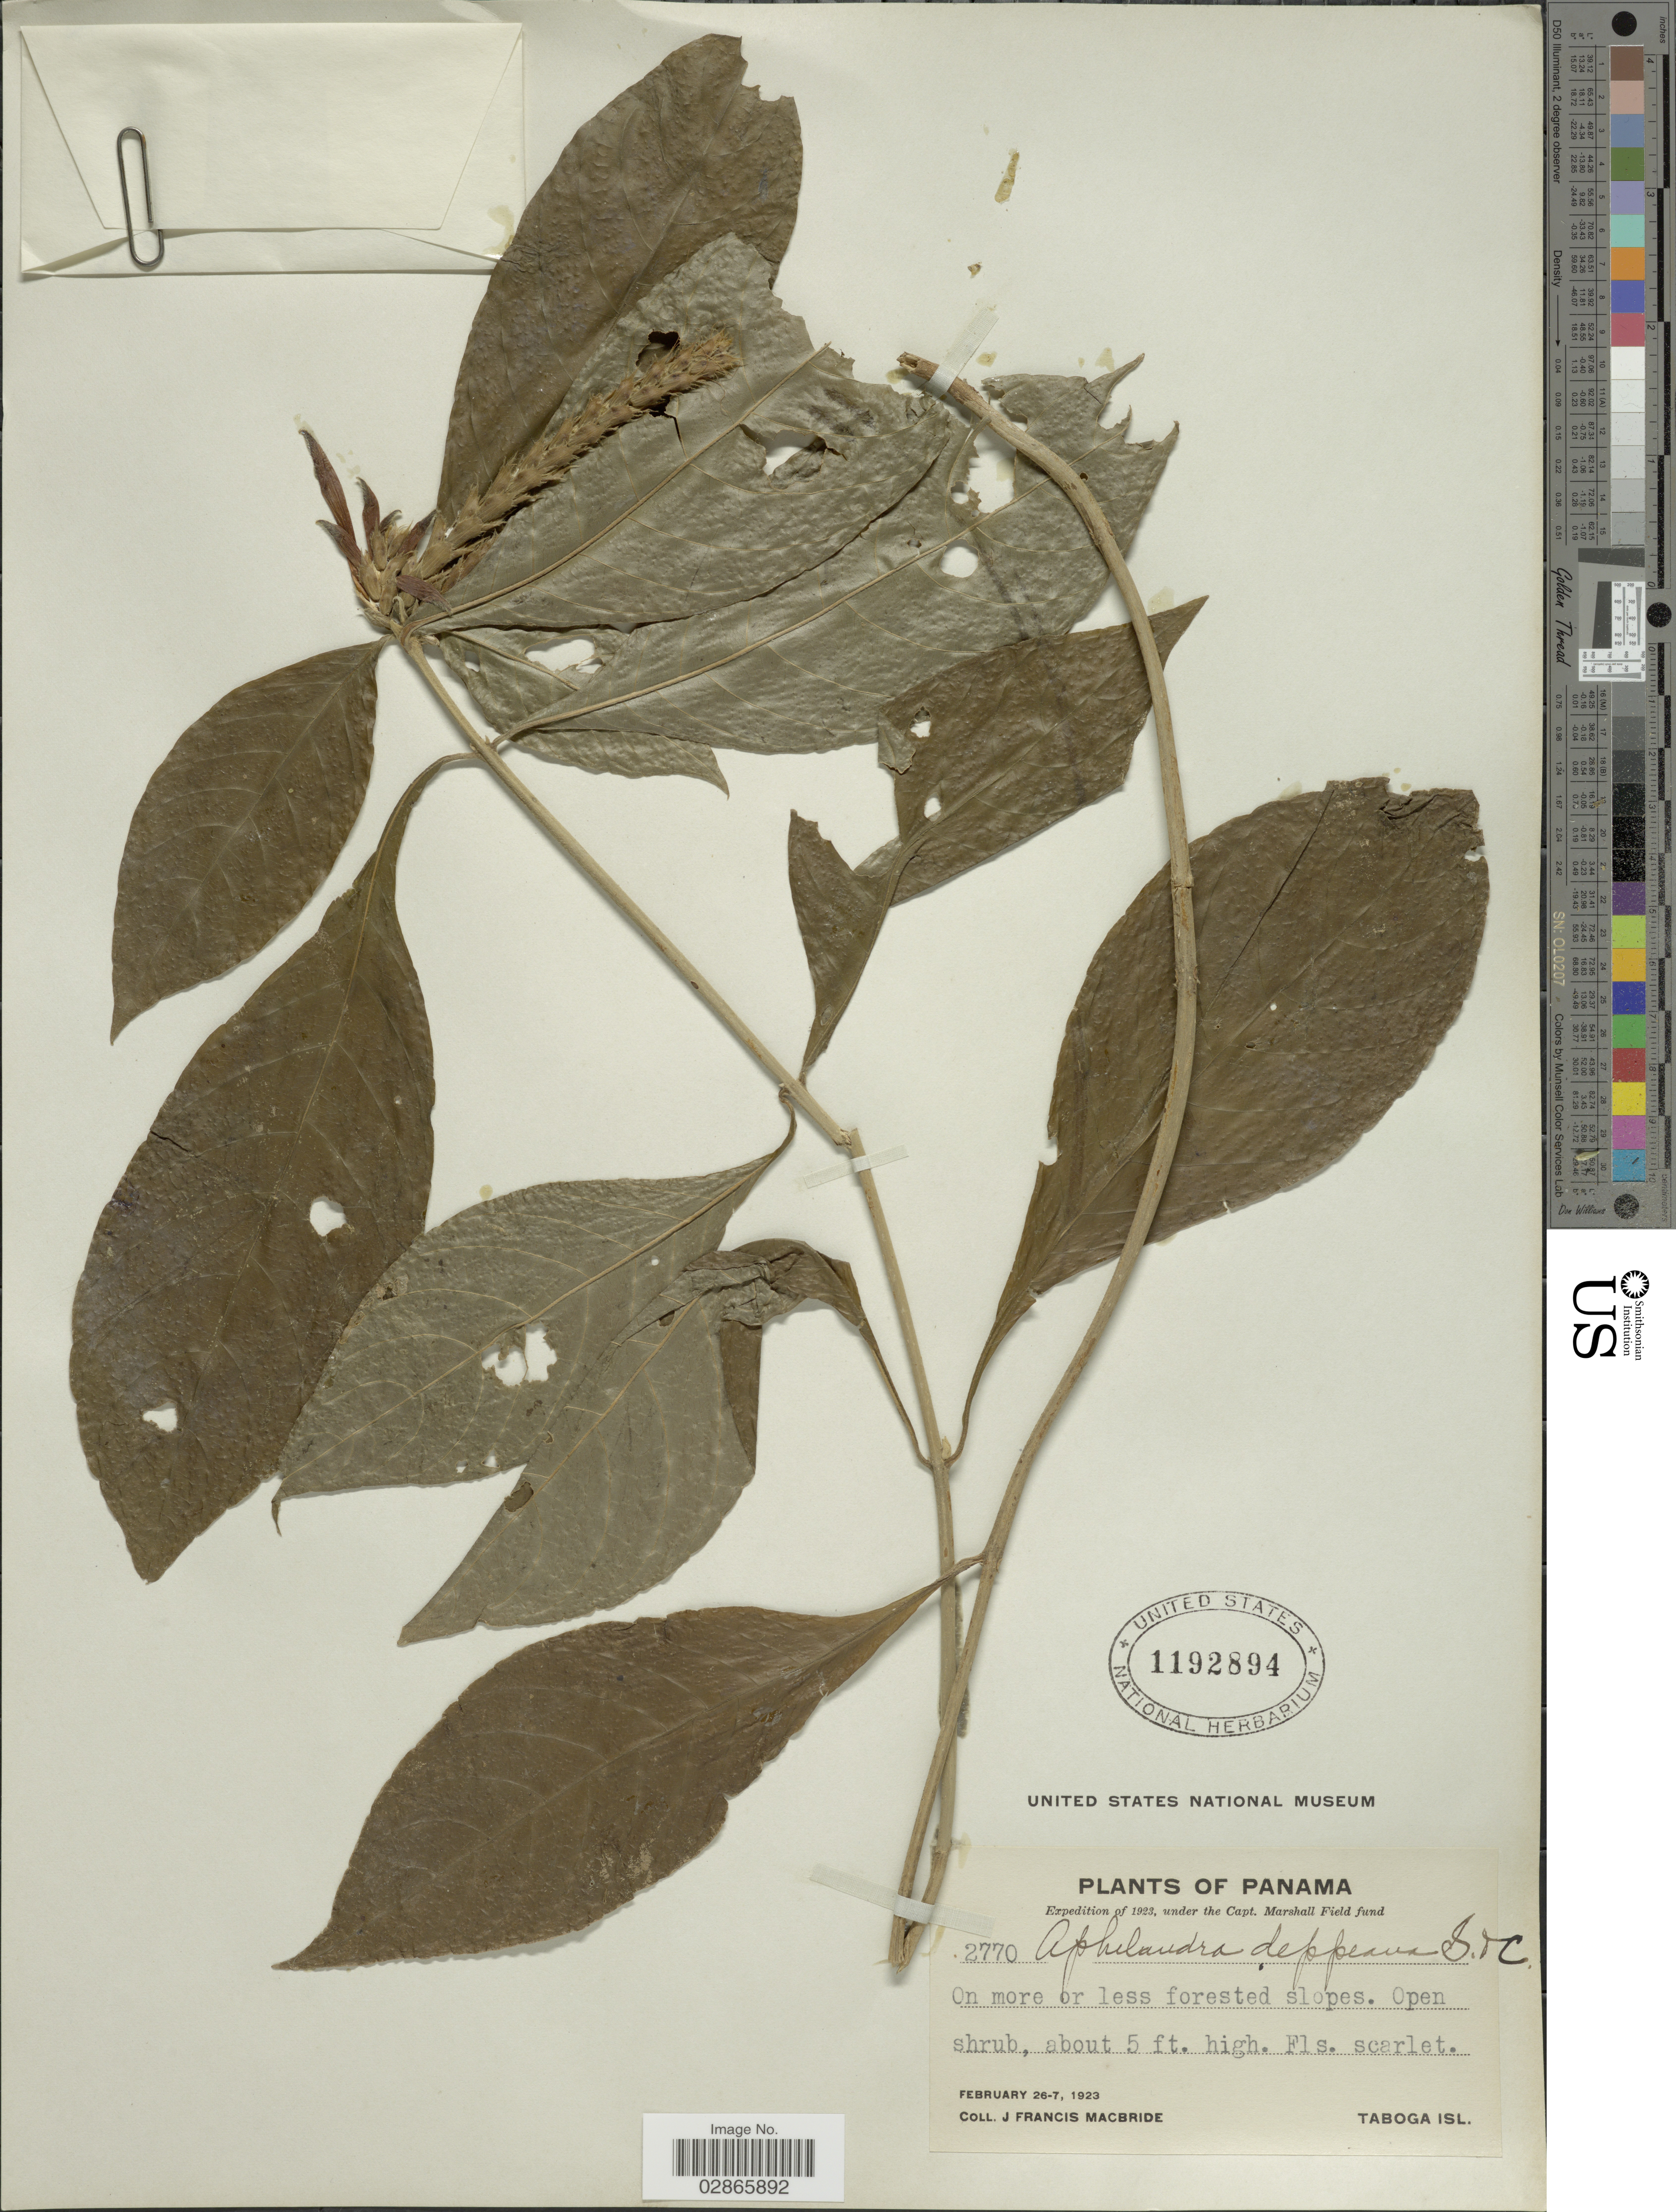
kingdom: Plantae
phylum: Tracheophyta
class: Magnoliopsida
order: Lamiales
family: Acanthaceae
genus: Aphelandra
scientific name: Aphelandra deppeana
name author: Schltdl. & Cham.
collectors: J. F. Macbride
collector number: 2770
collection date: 1923-02-07/1923-02-26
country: Panama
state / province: Panamá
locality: Taboga Isl.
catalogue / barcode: US 1192894